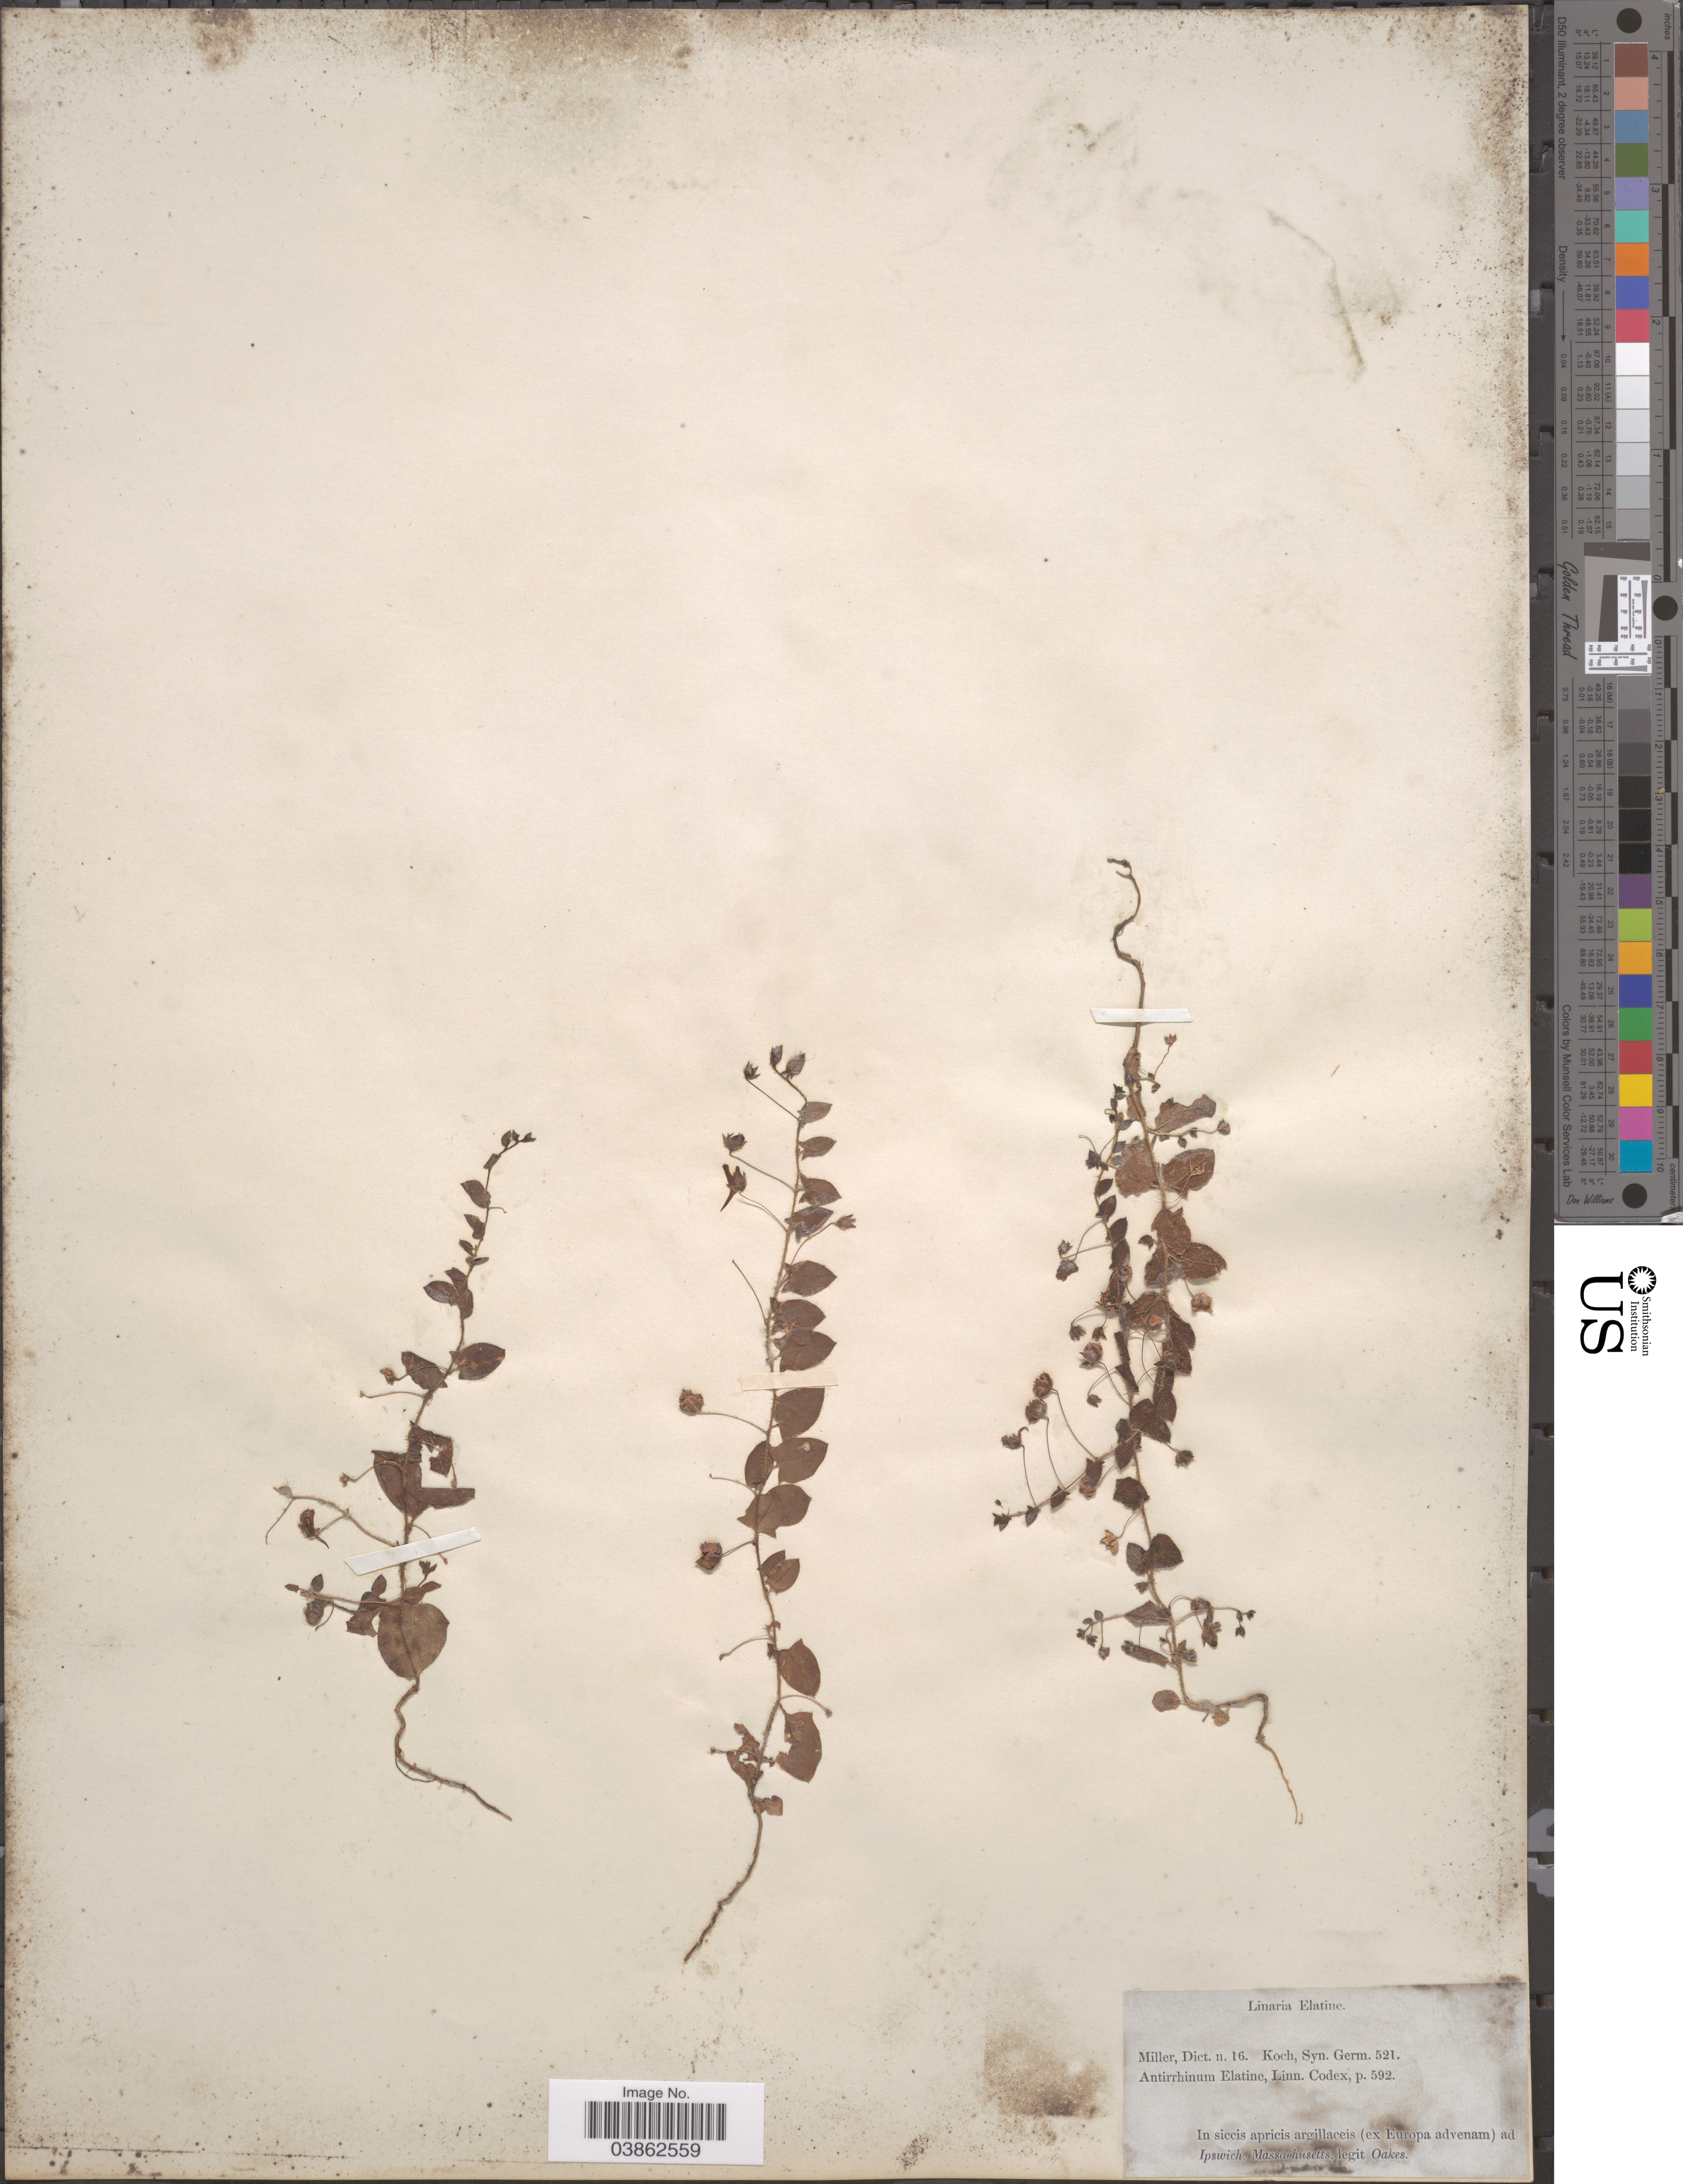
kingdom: Plantae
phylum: Tracheophyta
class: Magnoliopsida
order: Lamiales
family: Plantaginaceae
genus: Kickxia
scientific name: Kickxia elatine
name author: (L.) Dumort.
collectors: -. Oakes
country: United States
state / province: Massachusetts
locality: In siccis apricis argillaceis (ex Europa advenam) ad Ipswich.